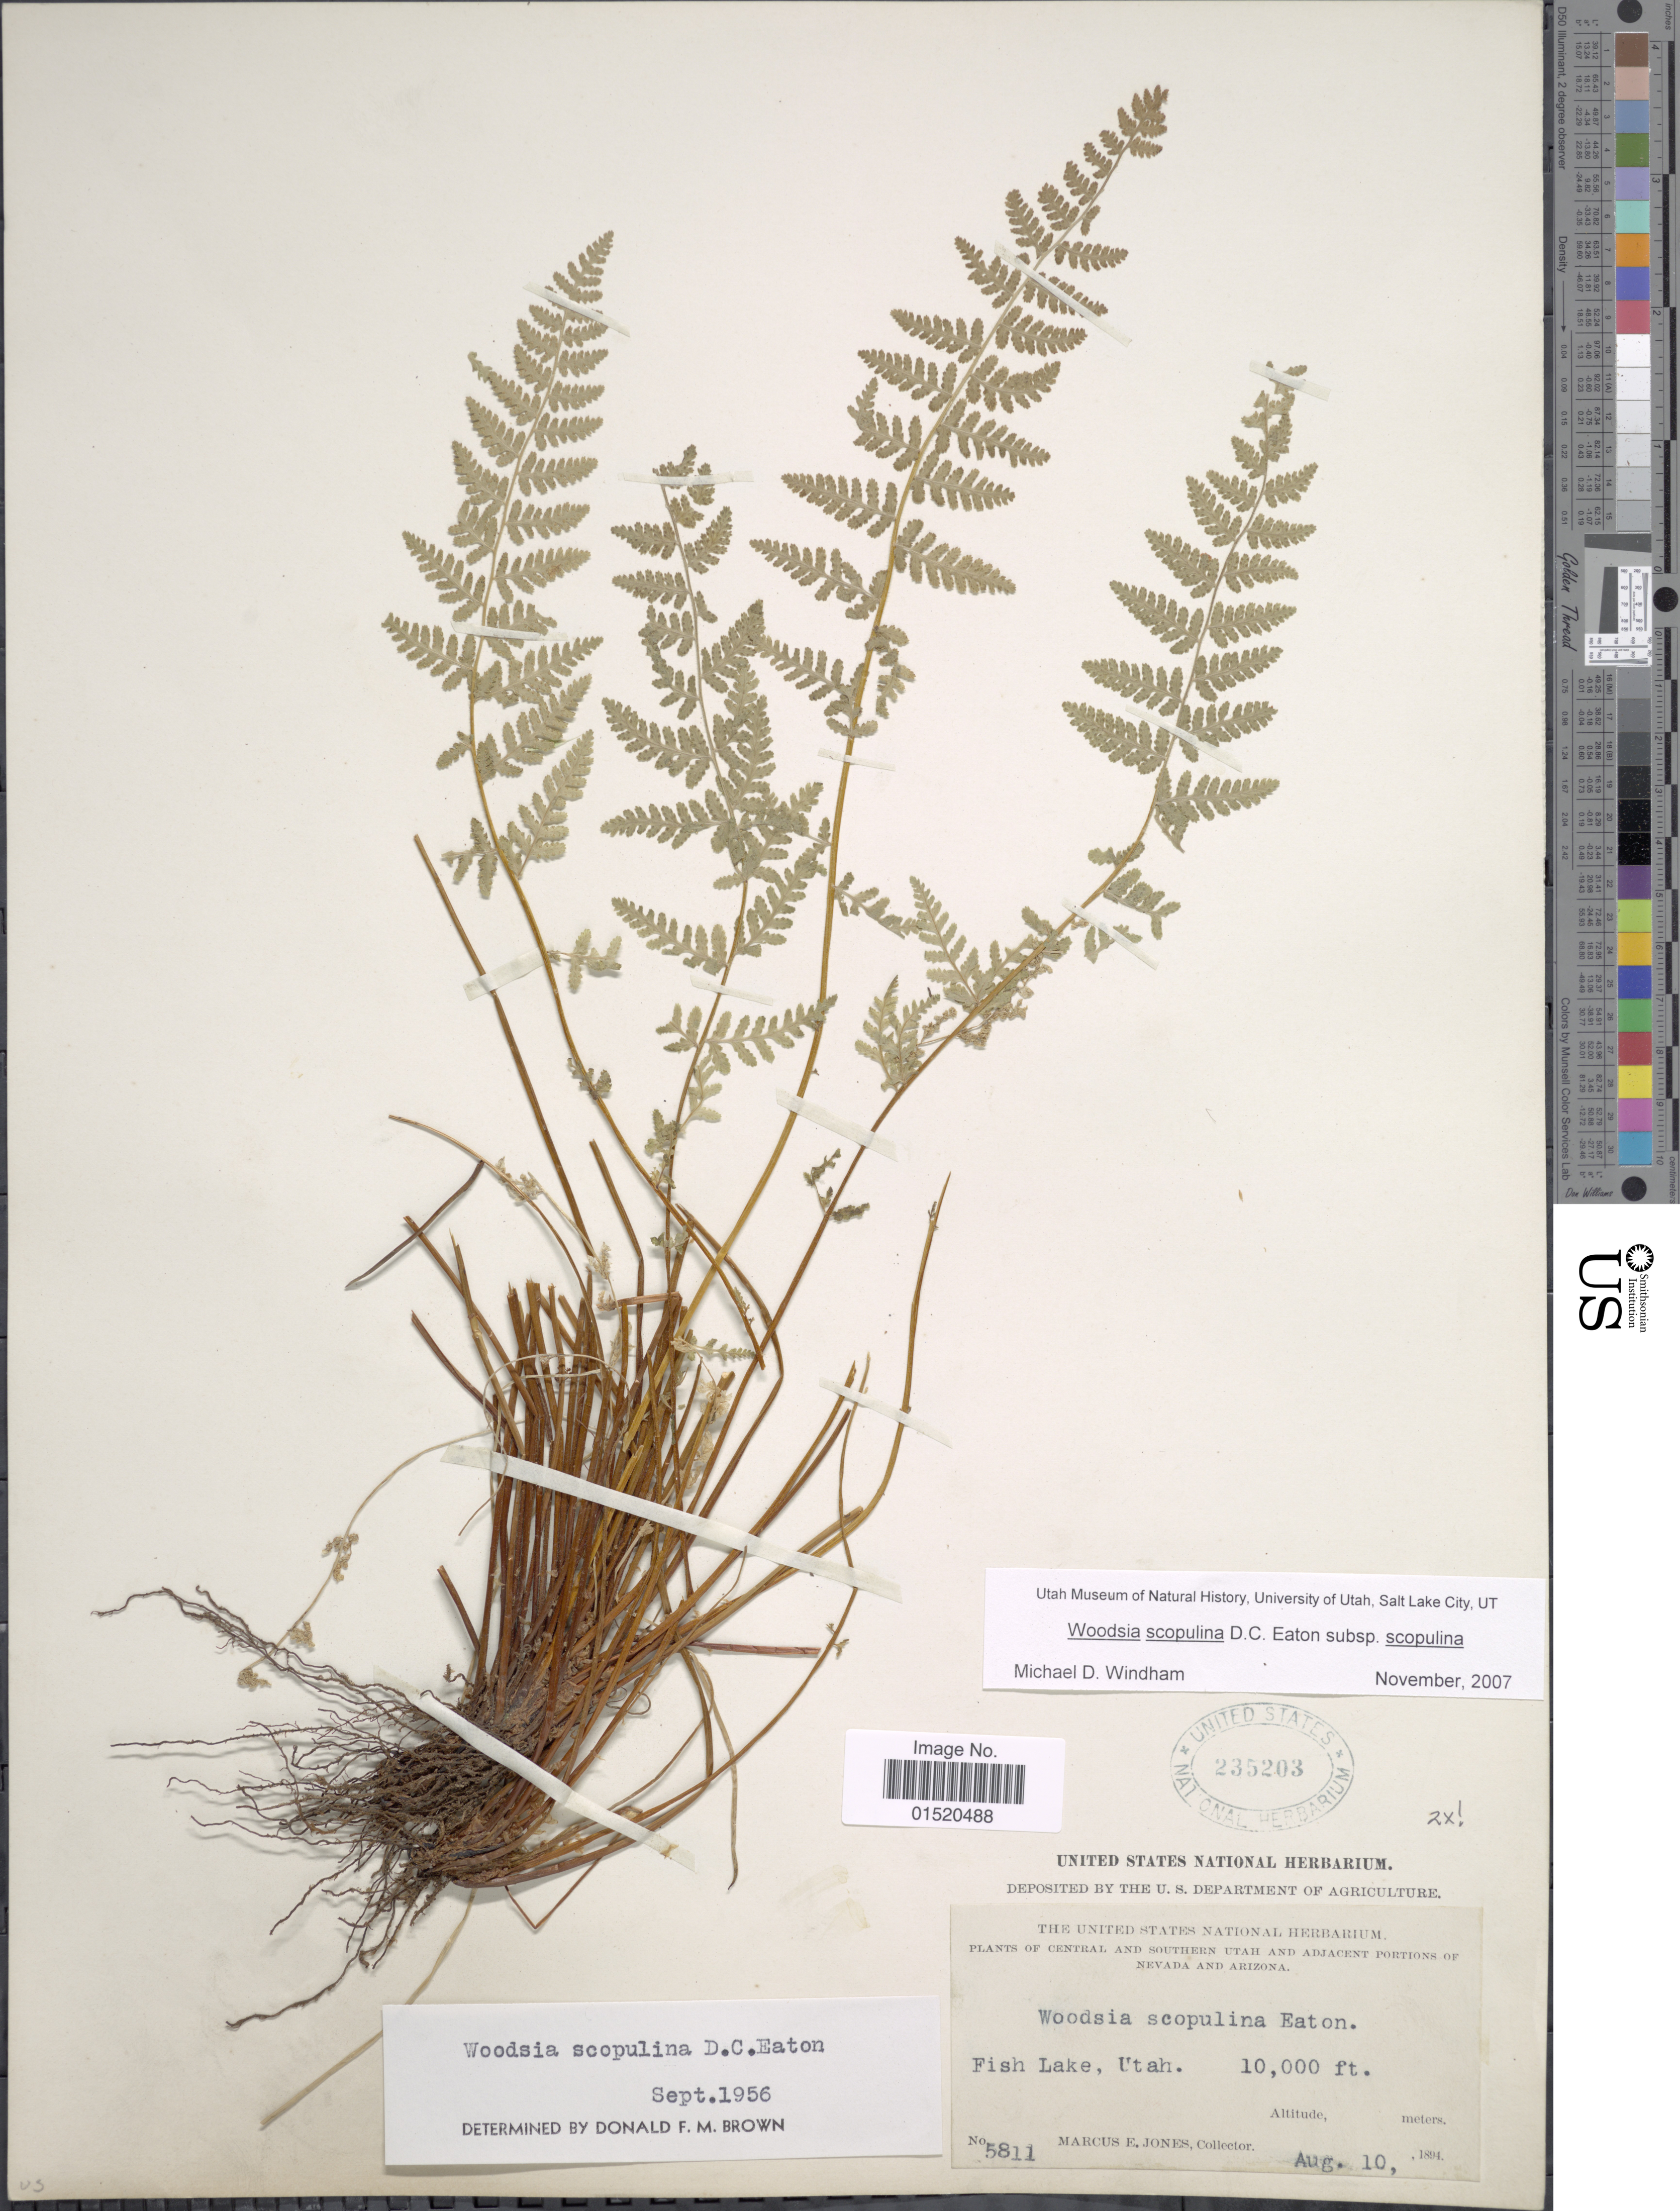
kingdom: Plantae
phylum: Tracheophyta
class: Polypodiopsida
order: Polypodiales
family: Woodsiaceae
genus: Woodsia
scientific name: Woodsia scopulina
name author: D.C. Eaton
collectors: M. E. Jones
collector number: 5811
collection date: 1894-08-10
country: United States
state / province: Utah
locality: Central and Southern Utah and Adjacent portion of Nevada and Arizona, Fish Lake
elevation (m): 3048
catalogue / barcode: US 235203